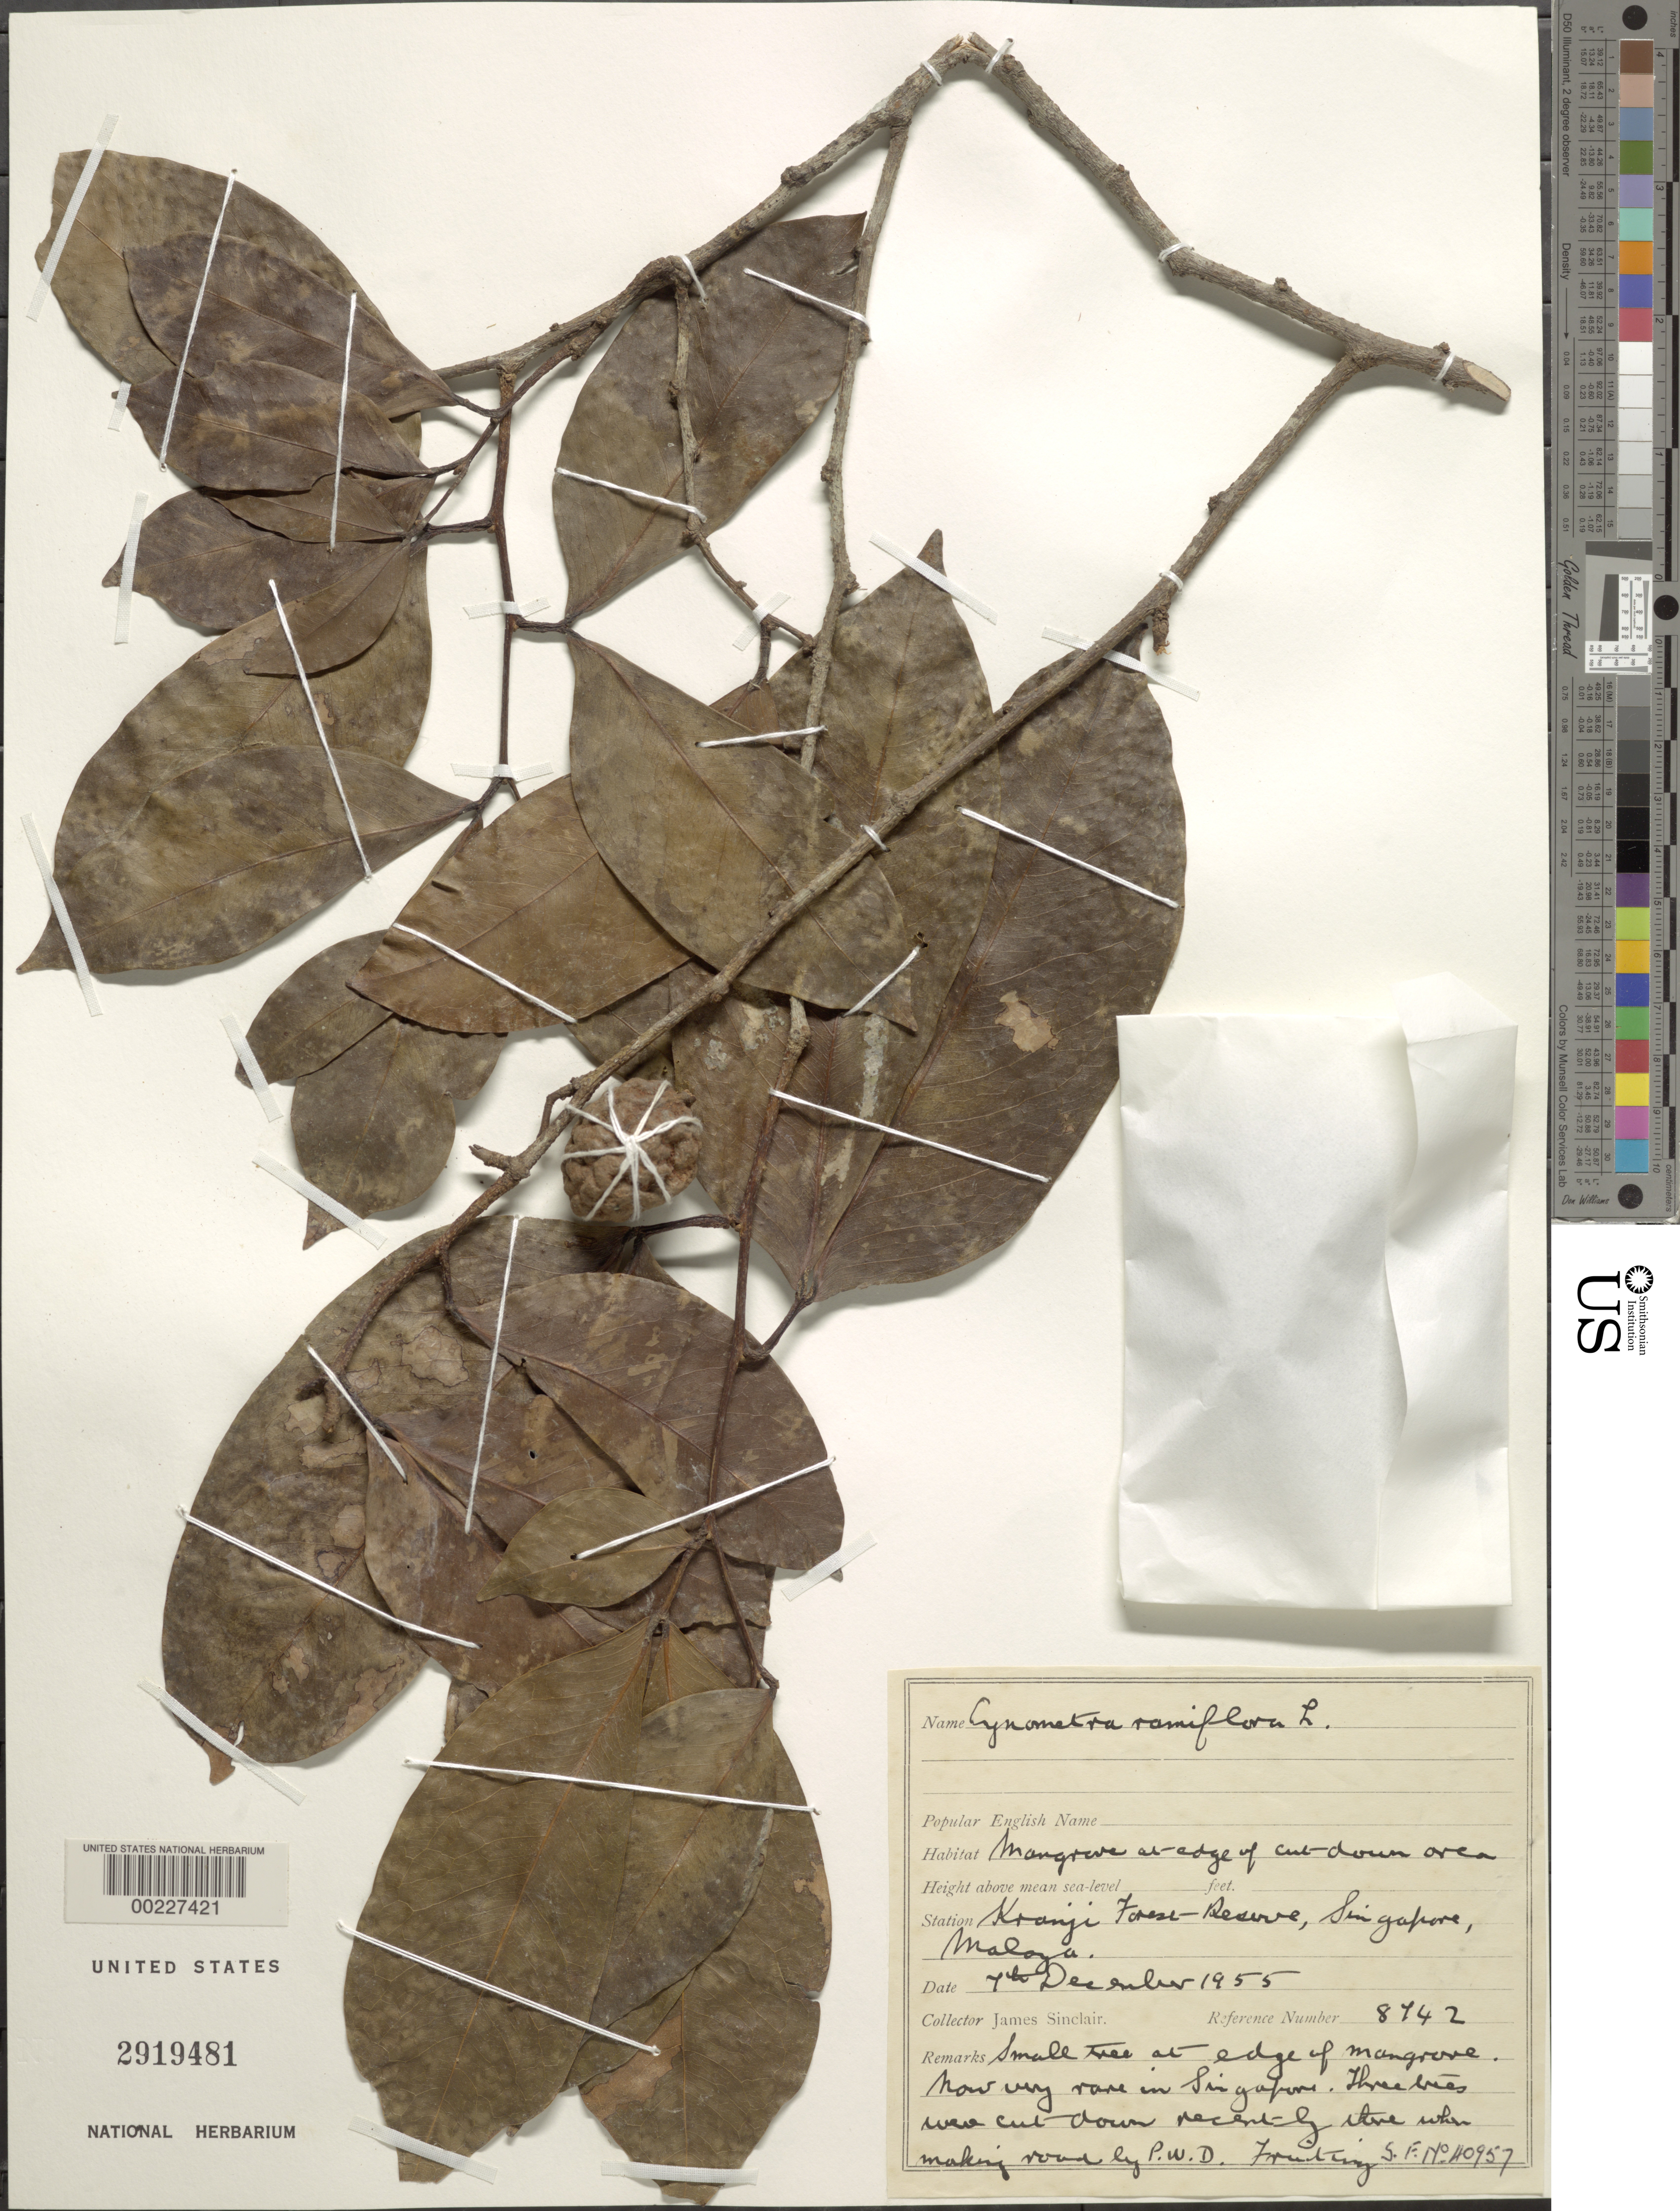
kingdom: Plantae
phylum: Tracheophyta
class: Magnoliopsida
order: Fabales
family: Fabaceae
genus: Cynometra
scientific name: Cynometra ramiflora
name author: L.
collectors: J. Sinclair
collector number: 8742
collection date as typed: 07 Dec 1955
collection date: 1955-12-07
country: Singapore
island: Singapore Island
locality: Kranji forest reserve [Malay Peninsula]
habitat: Mangrove at edge of cut down area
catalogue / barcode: US 2919481